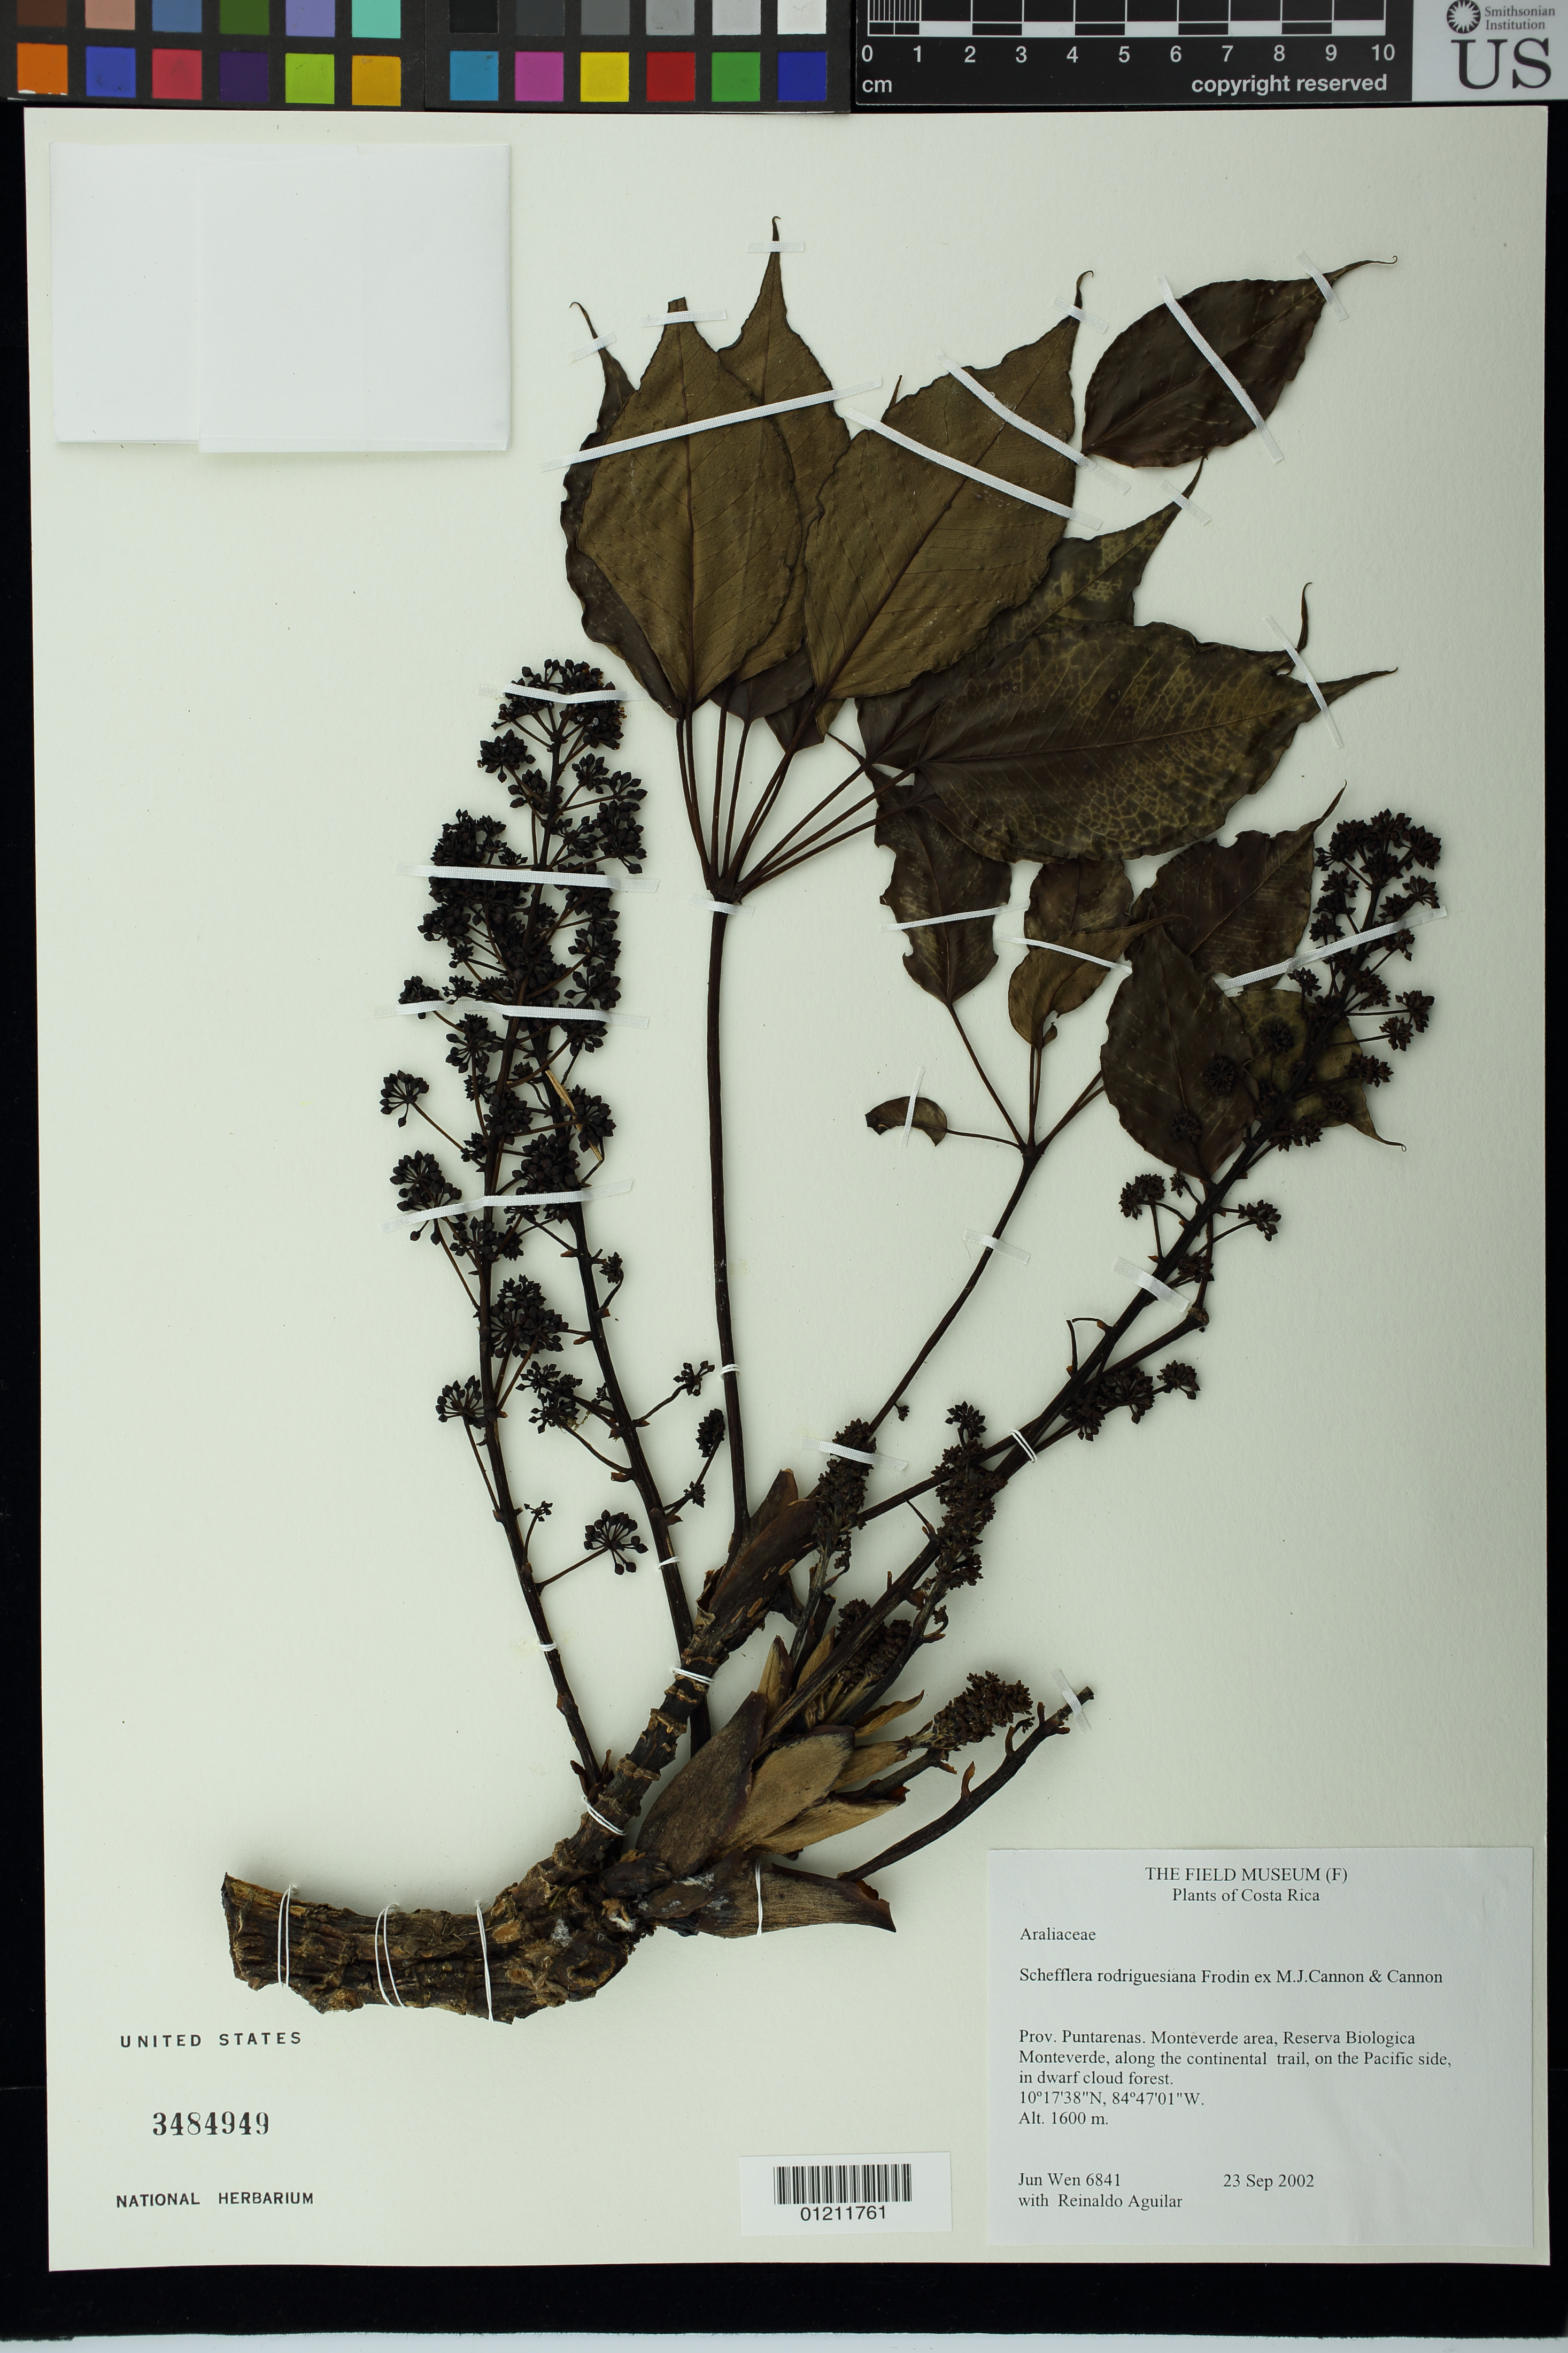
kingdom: Plantae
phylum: Tracheophyta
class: Magnoliopsida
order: Apiales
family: Araliaceae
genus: Schefflera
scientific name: Schefflera rodriguesiana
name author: Frodin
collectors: J. Wen & R. Aguilar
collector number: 6841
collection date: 2002-09-23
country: Costa Rica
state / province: Puntarenas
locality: Monteverde area, Reserva Biologica Monteverde, along the continental trail, on the Pacific side, in dwarf cloud forest.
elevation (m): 1600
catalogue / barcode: US 3484949